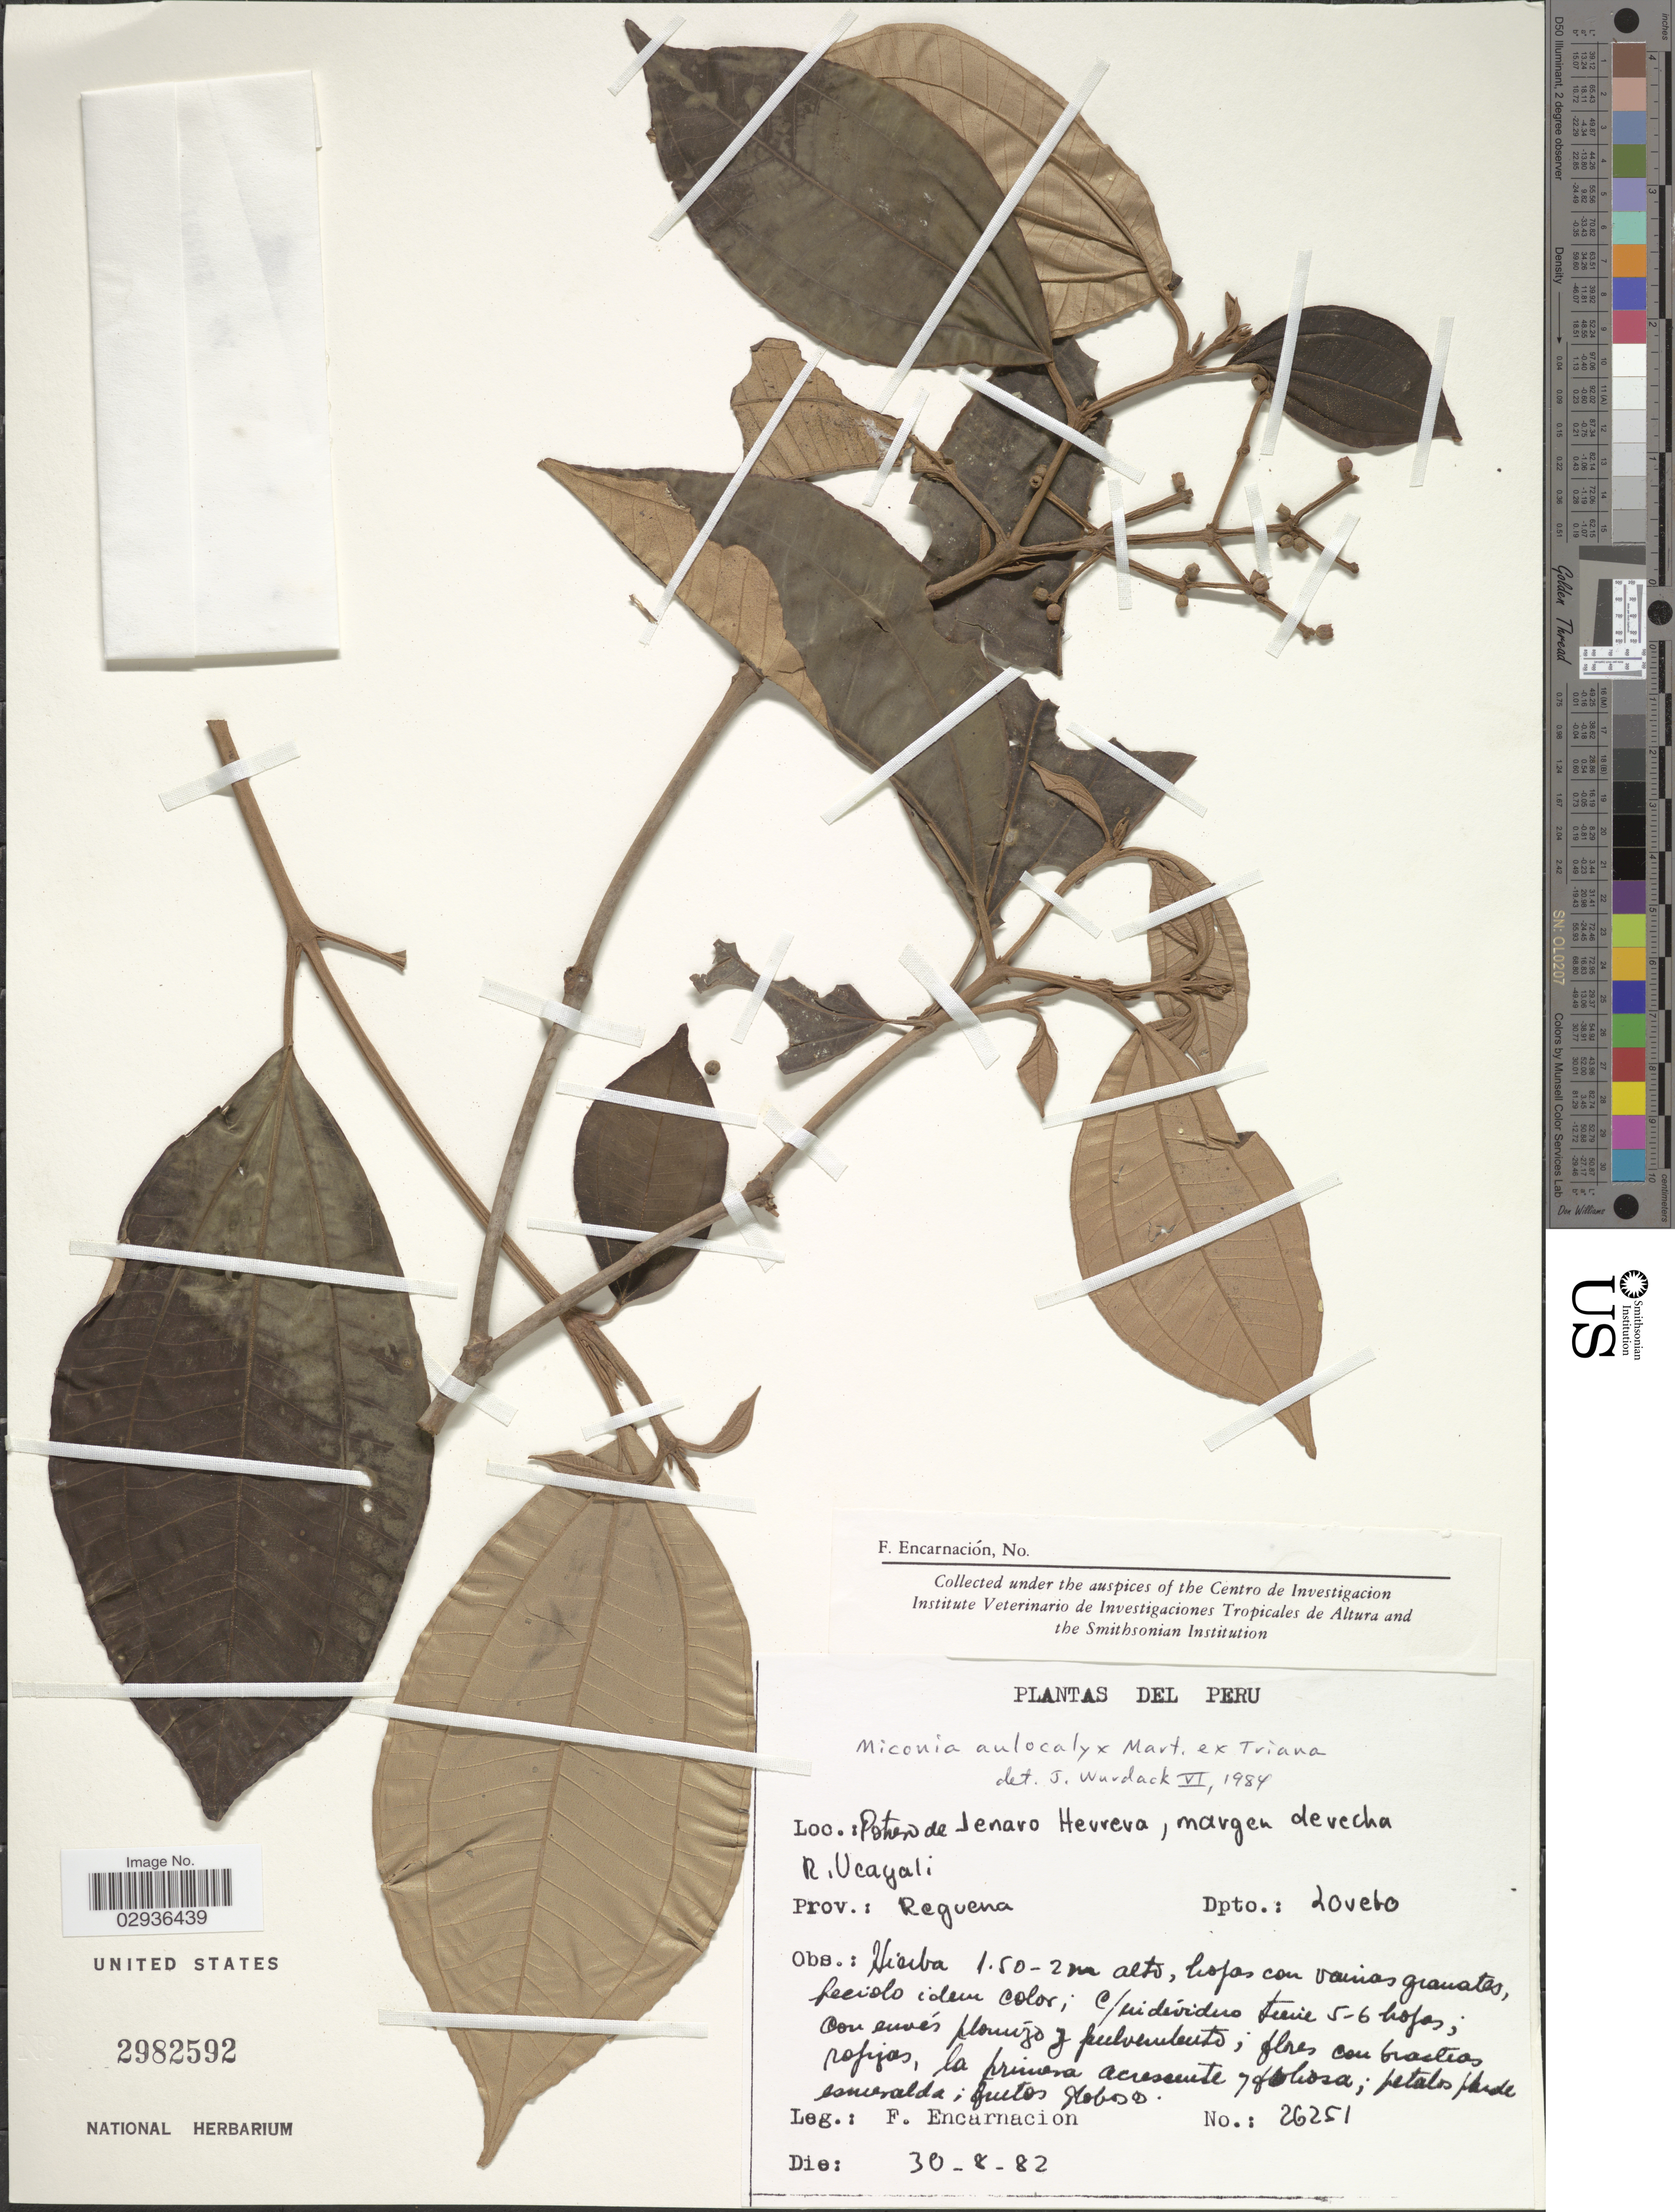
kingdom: Plantae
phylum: Tracheophyta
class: Magnoliopsida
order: Myrtales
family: Melastomataceae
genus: Miconia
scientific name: Miconia aulocalyx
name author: Mart. ex Triana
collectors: F. Encarnación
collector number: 26251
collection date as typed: Transcribed d/m/y: 30/8/82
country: Peru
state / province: Loreto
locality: Potrero de Jenaro Herrera, margen derecha R. Ucayali, Prov. Requena, Dpto. Loreto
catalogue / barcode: US 2982592